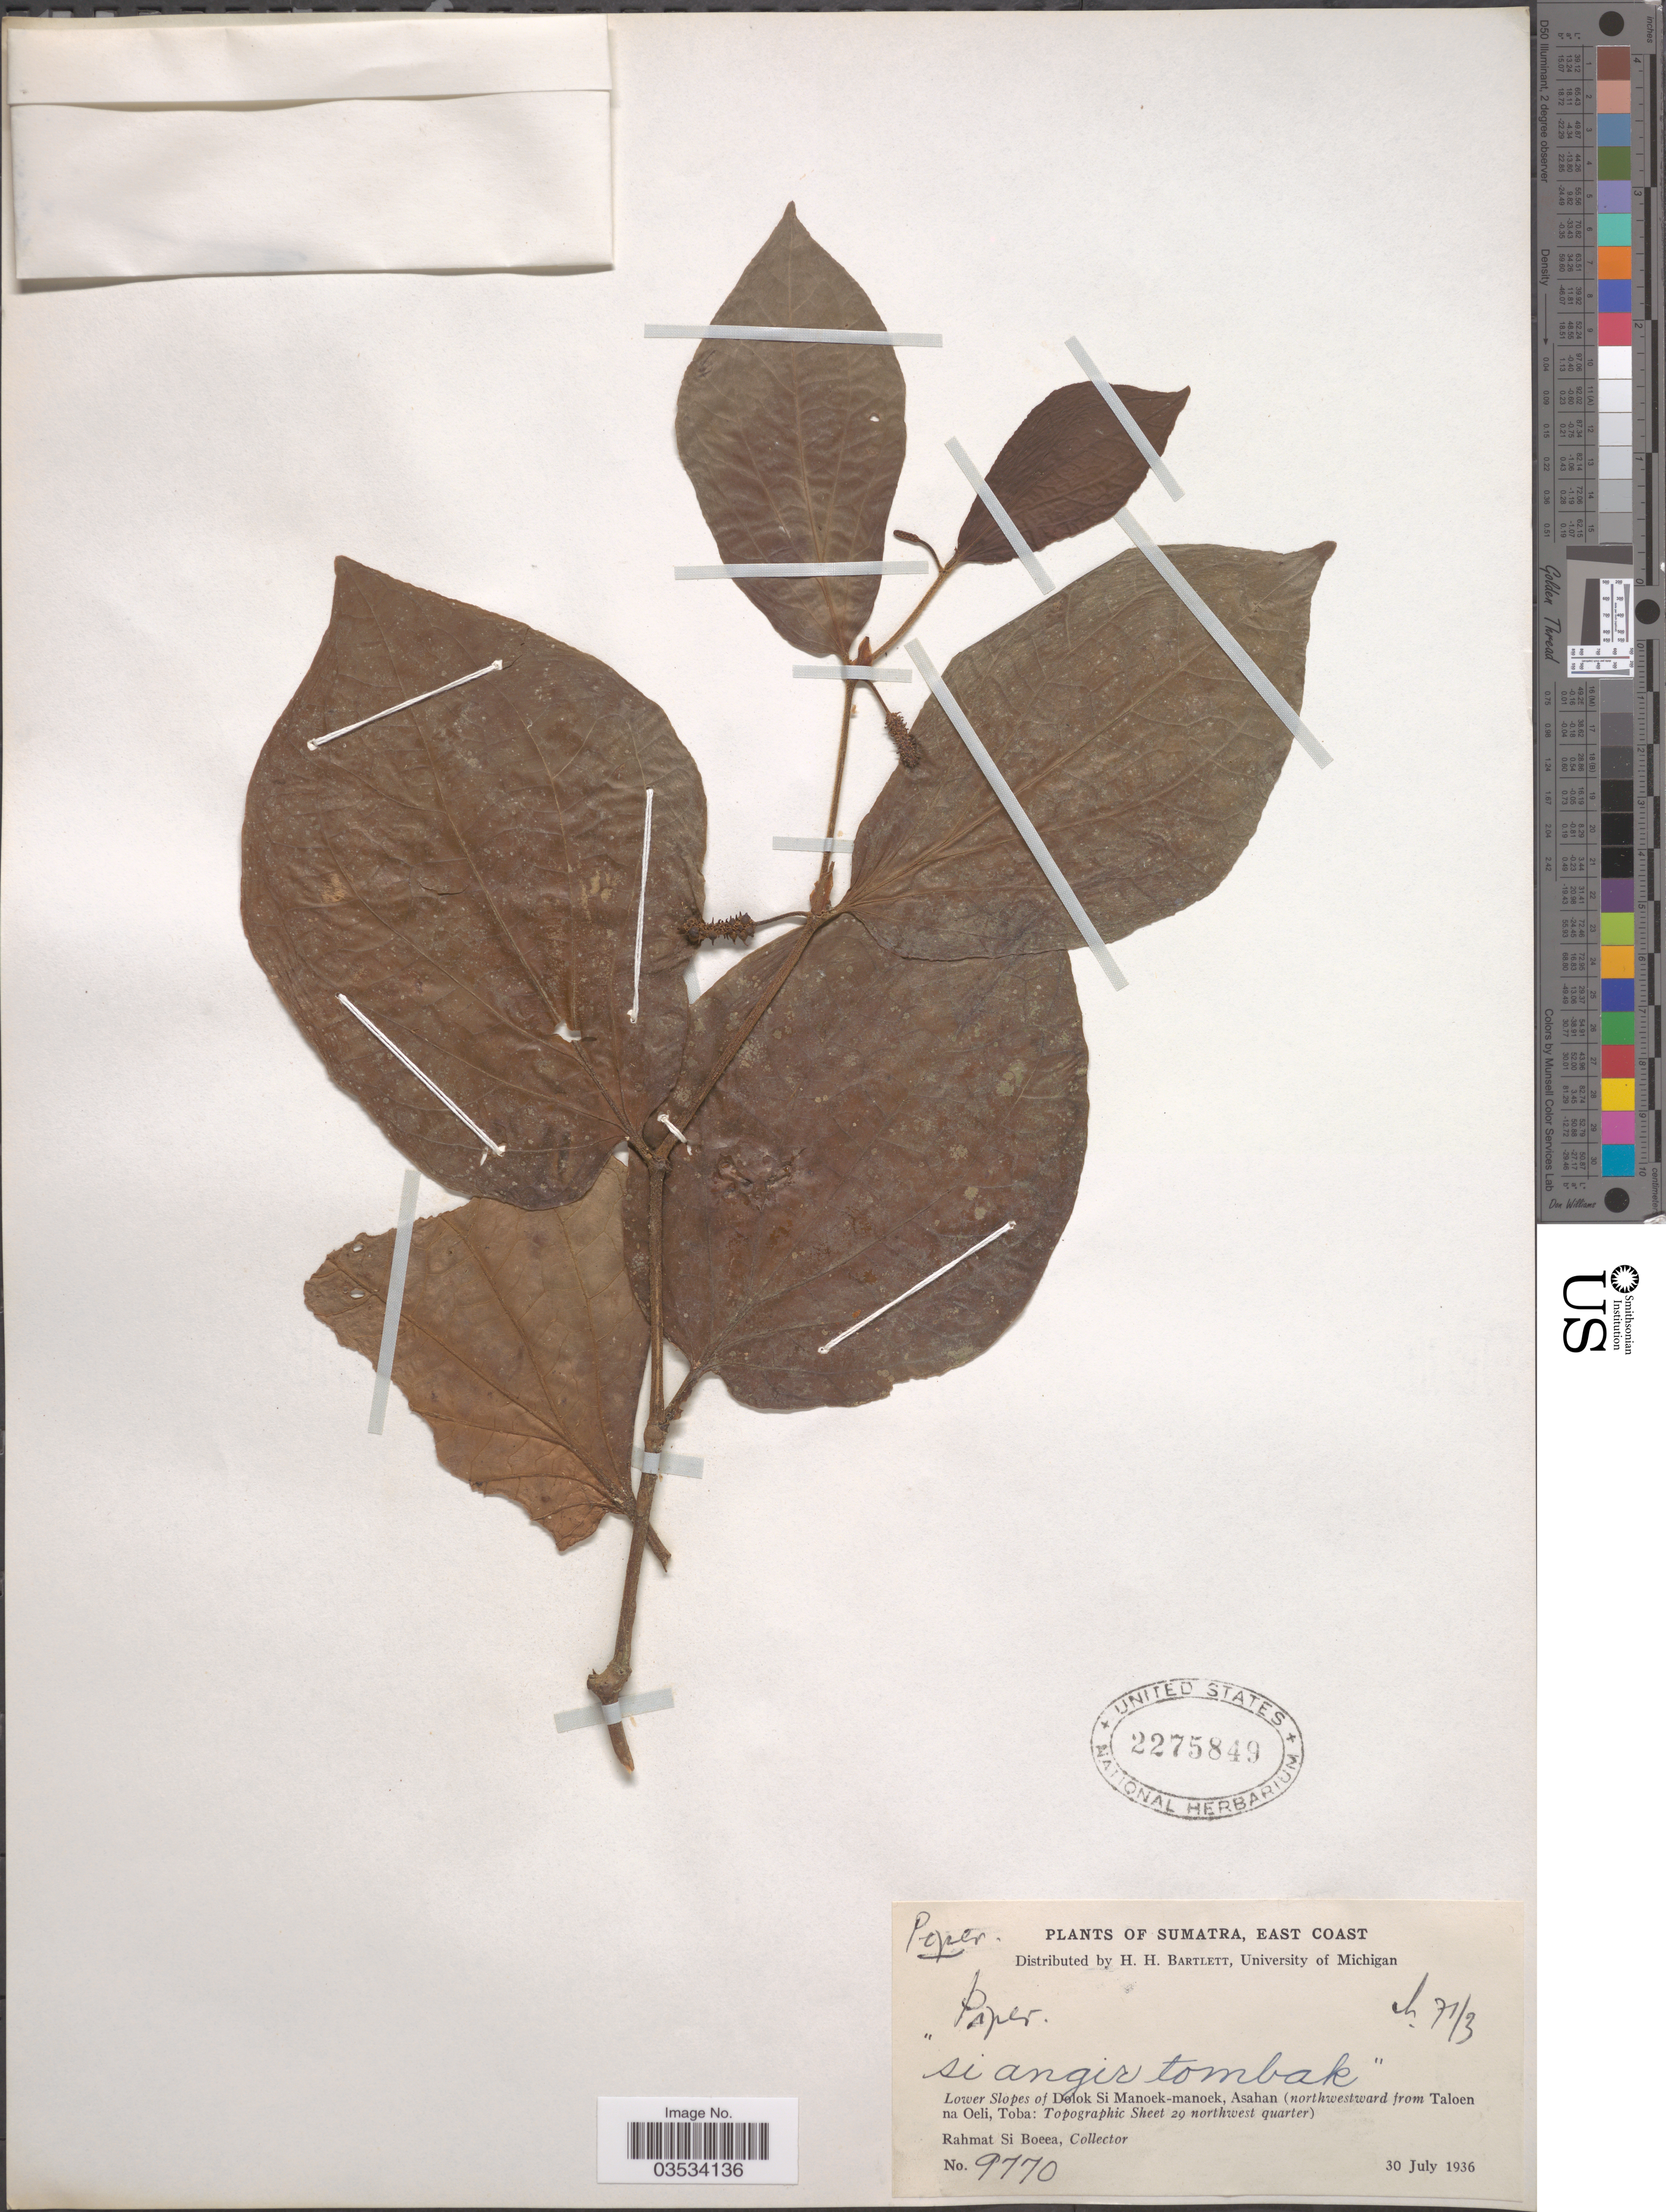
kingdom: Plantae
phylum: Tracheophyta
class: Magnoliopsida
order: Piperales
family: Piperaceae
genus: Piper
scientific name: Piper sp.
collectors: Rahmat Si Boeea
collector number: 9770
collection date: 1936-07-30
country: Indonesia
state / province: Sumatra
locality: East Coast. Lower Slopes of Dolok Si Manoek-manoek, Asahan (northwestward from Taloen na Oeli, Toba: Topographic Sheet 29, northwest quarter).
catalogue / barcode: US 2275849